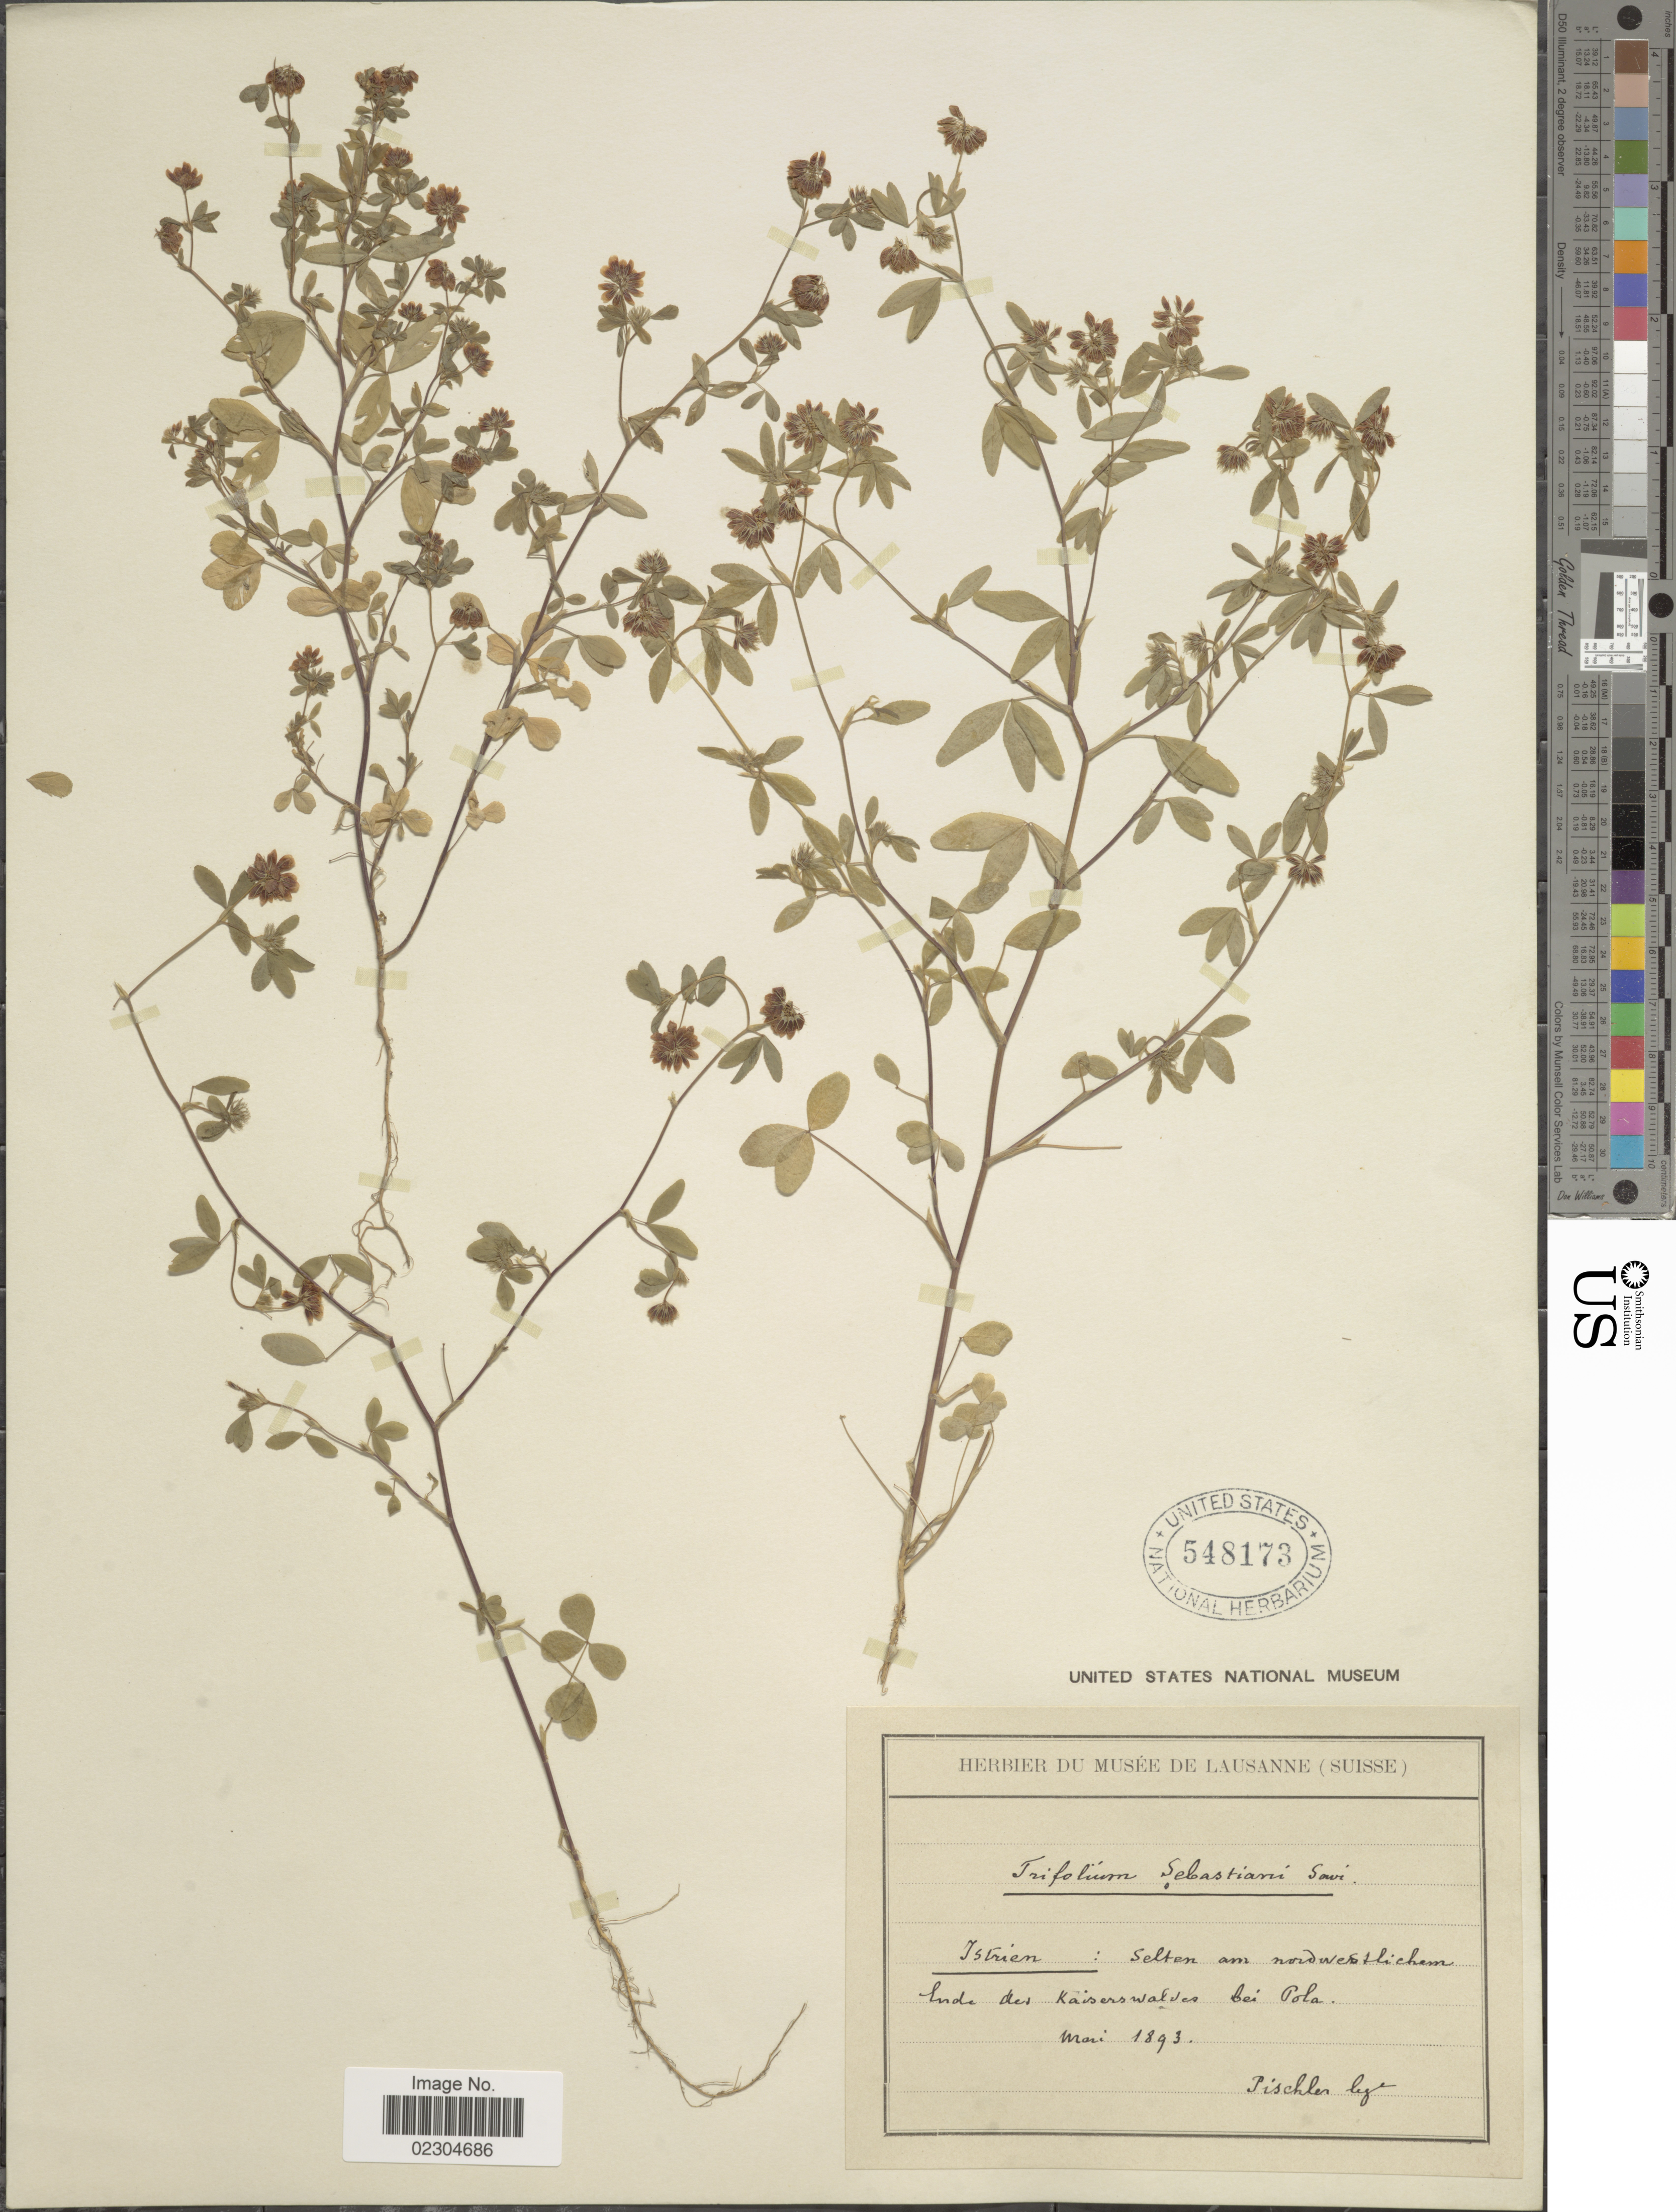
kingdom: Plantae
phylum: Tracheophyta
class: Magnoliopsida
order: Fabales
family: Fabaceae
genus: Trifolium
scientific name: Trifolium sebastiani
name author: Savi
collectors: Pischler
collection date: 1893-05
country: Croatia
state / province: Istria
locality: Istrien: Selten am nordwestlichem lnde des kaiserswaldes [interpreted] bei Pola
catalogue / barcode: US 548173